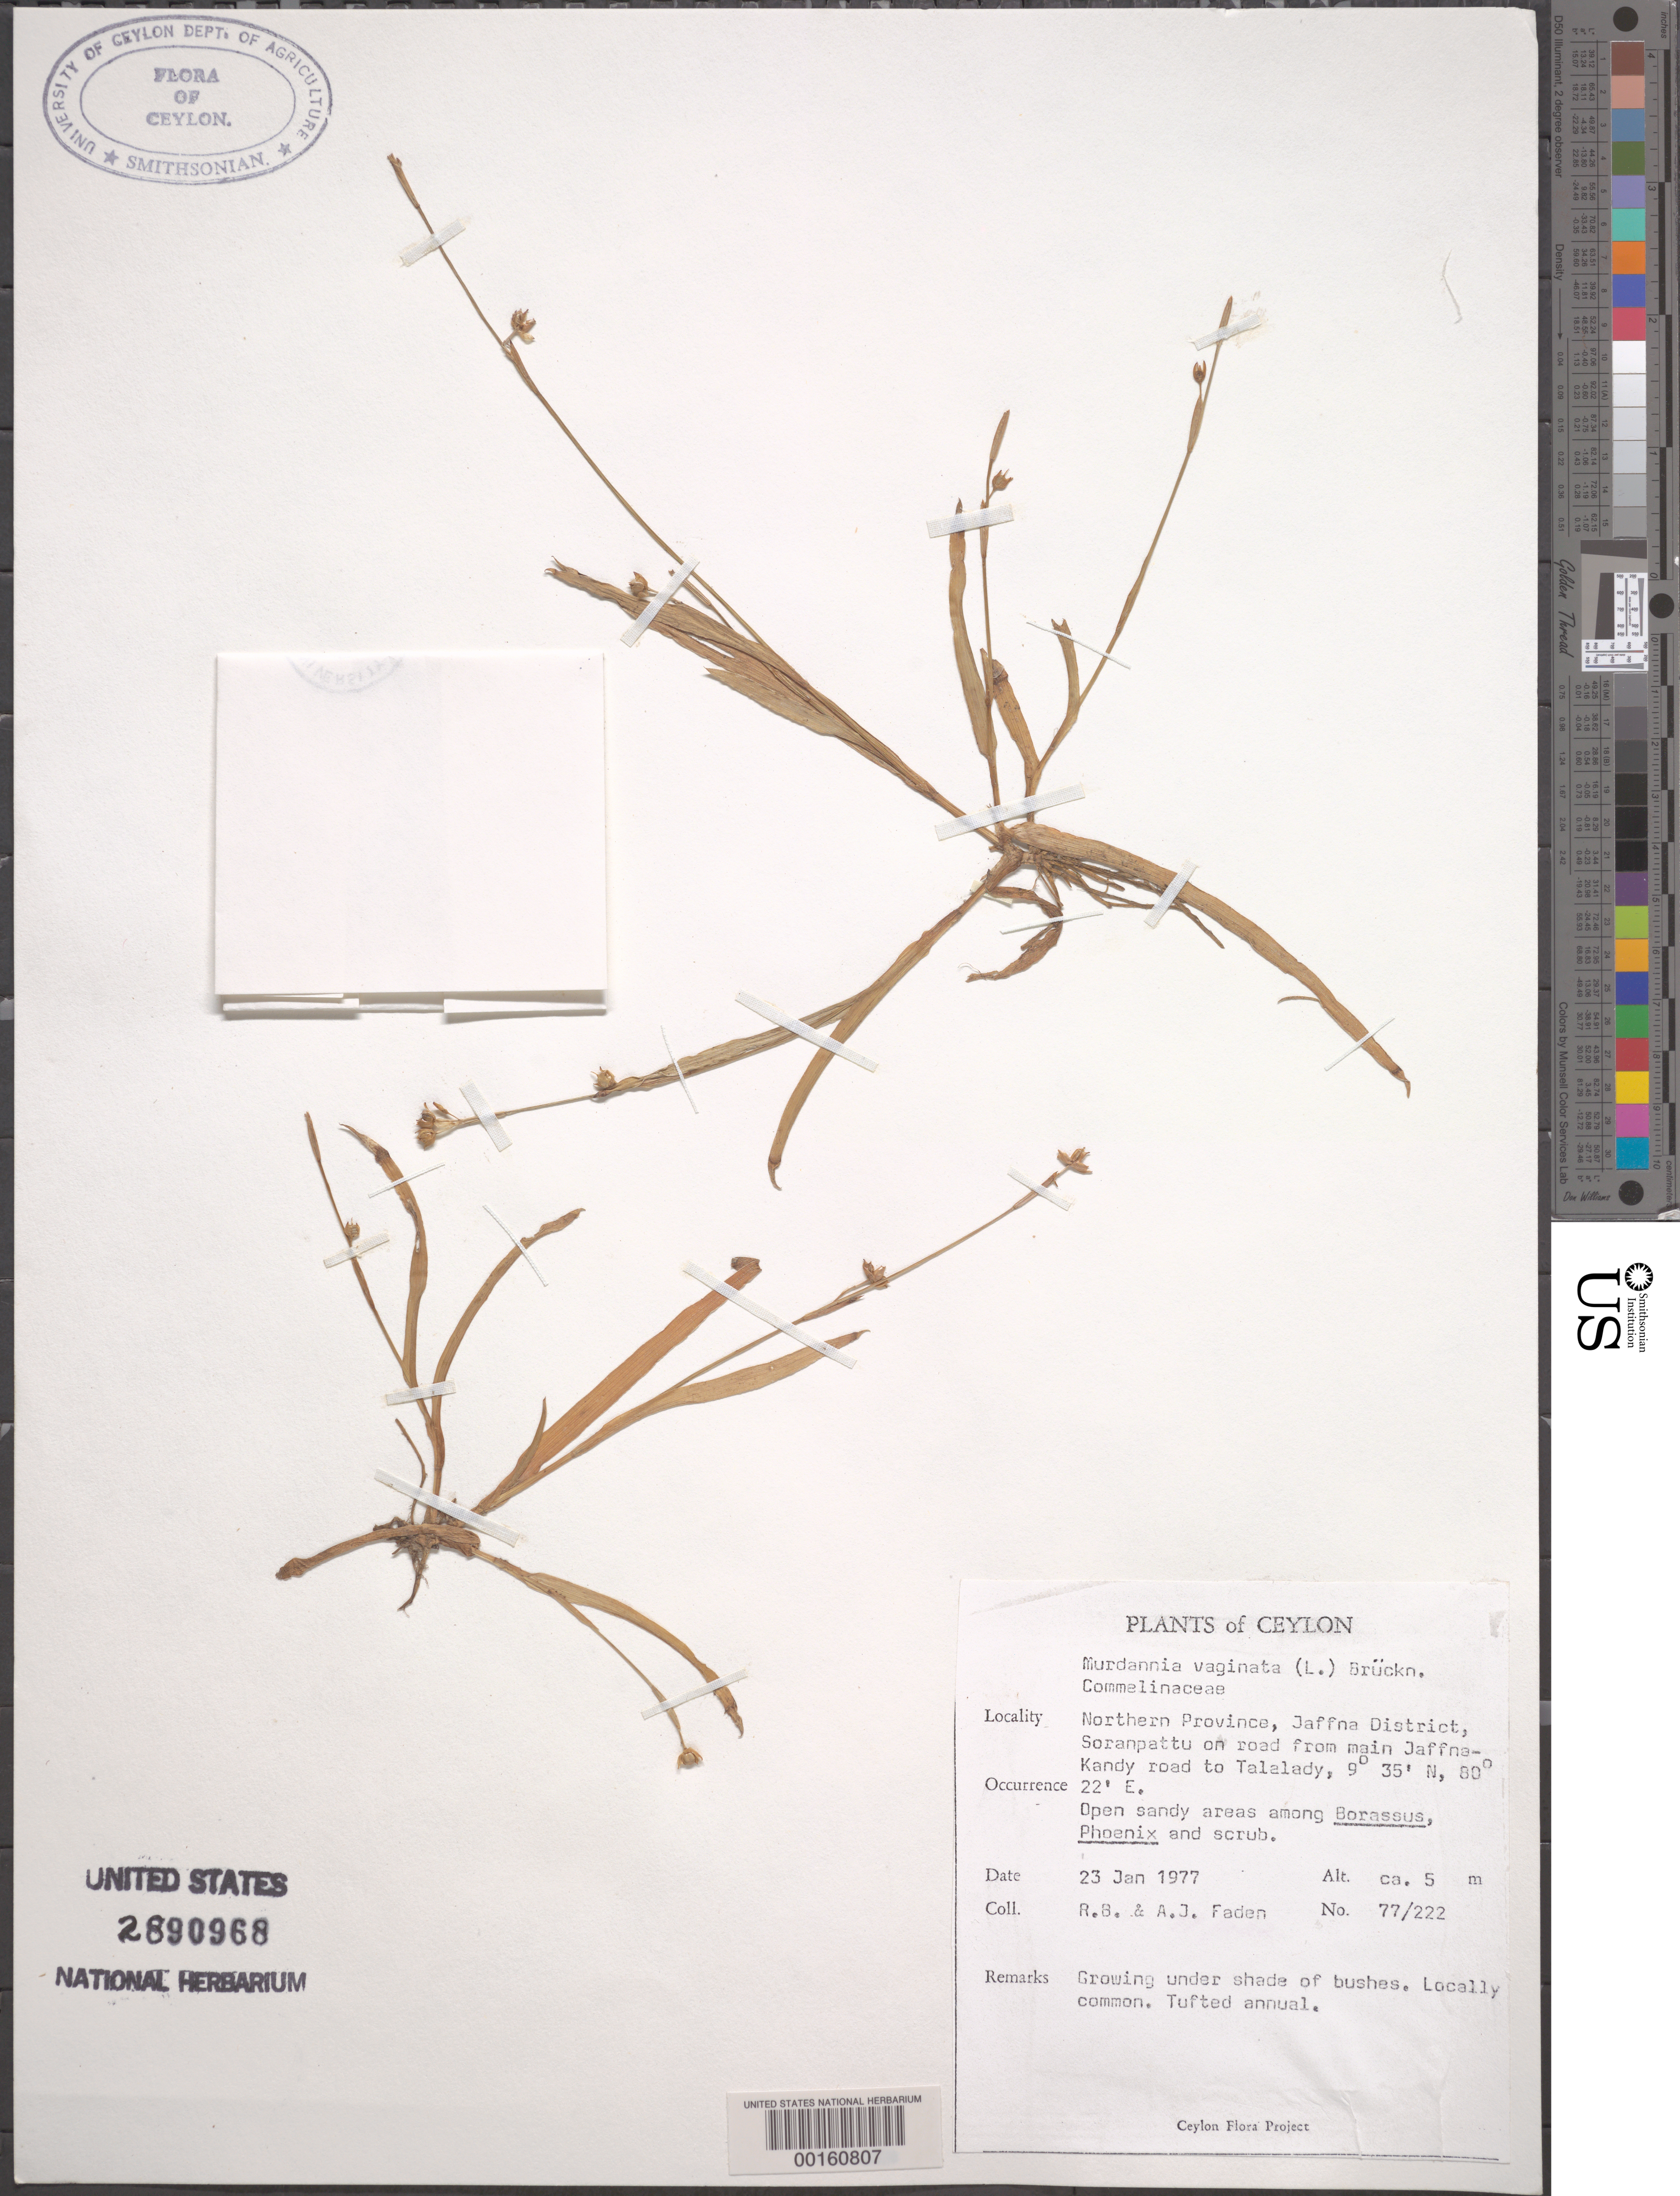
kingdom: Plantae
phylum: Tracheophyta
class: Liliopsida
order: Commelinales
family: Commelinaceae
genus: Murdannia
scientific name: Murdannia vaginata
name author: (L.) G. Brückn.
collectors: R. B. Faden & A. J. Faden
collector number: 77/222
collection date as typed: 23 Jan 1977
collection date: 1977-01-23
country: Sri Lanka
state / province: Northern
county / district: Jaffna Dist.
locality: Soranpattu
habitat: Open, sandy areas; under shade of bushes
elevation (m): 5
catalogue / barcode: US 2890968